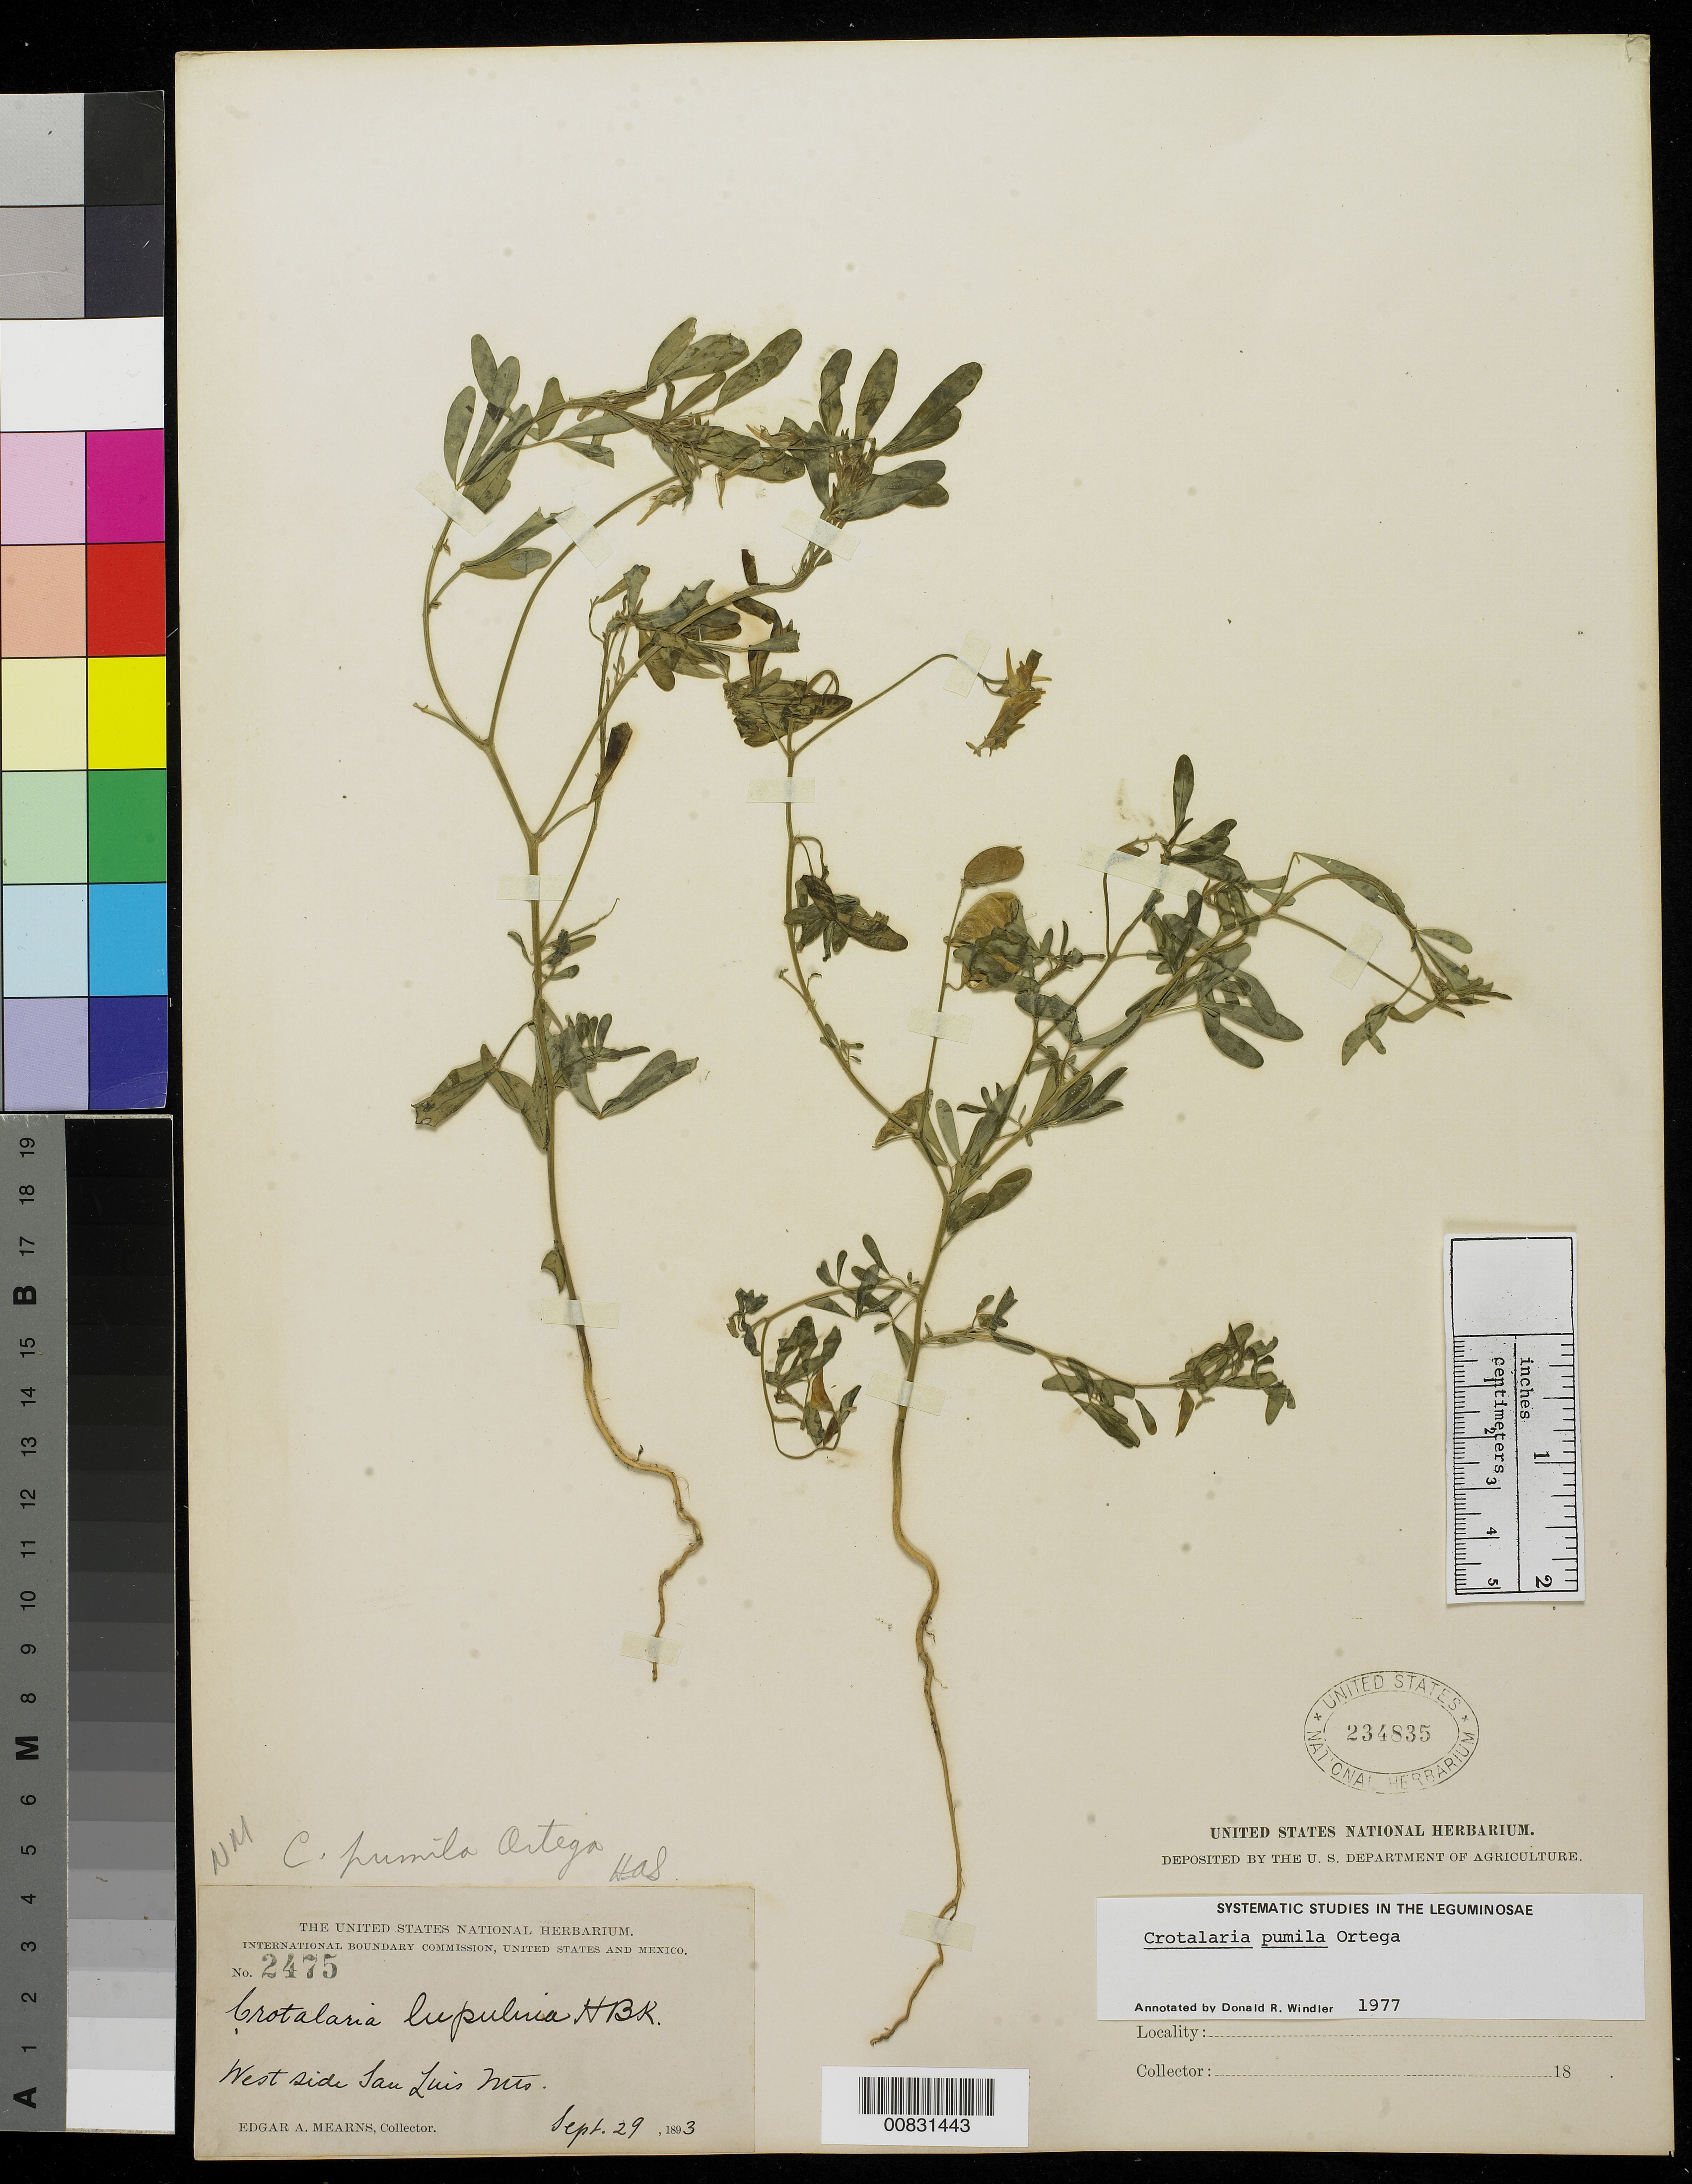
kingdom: Plantae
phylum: Tracheophyta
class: Magnoliopsida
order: Fabales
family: Fabaceae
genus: Crotalaria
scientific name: Crotalaria pumila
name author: Ortega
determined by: Windler, D. R.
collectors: E. A. Mearns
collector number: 2475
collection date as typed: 29 Sep 1893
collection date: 1893-09-29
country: United States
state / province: Arizona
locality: West side of San Luis Mts.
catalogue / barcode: US 234835